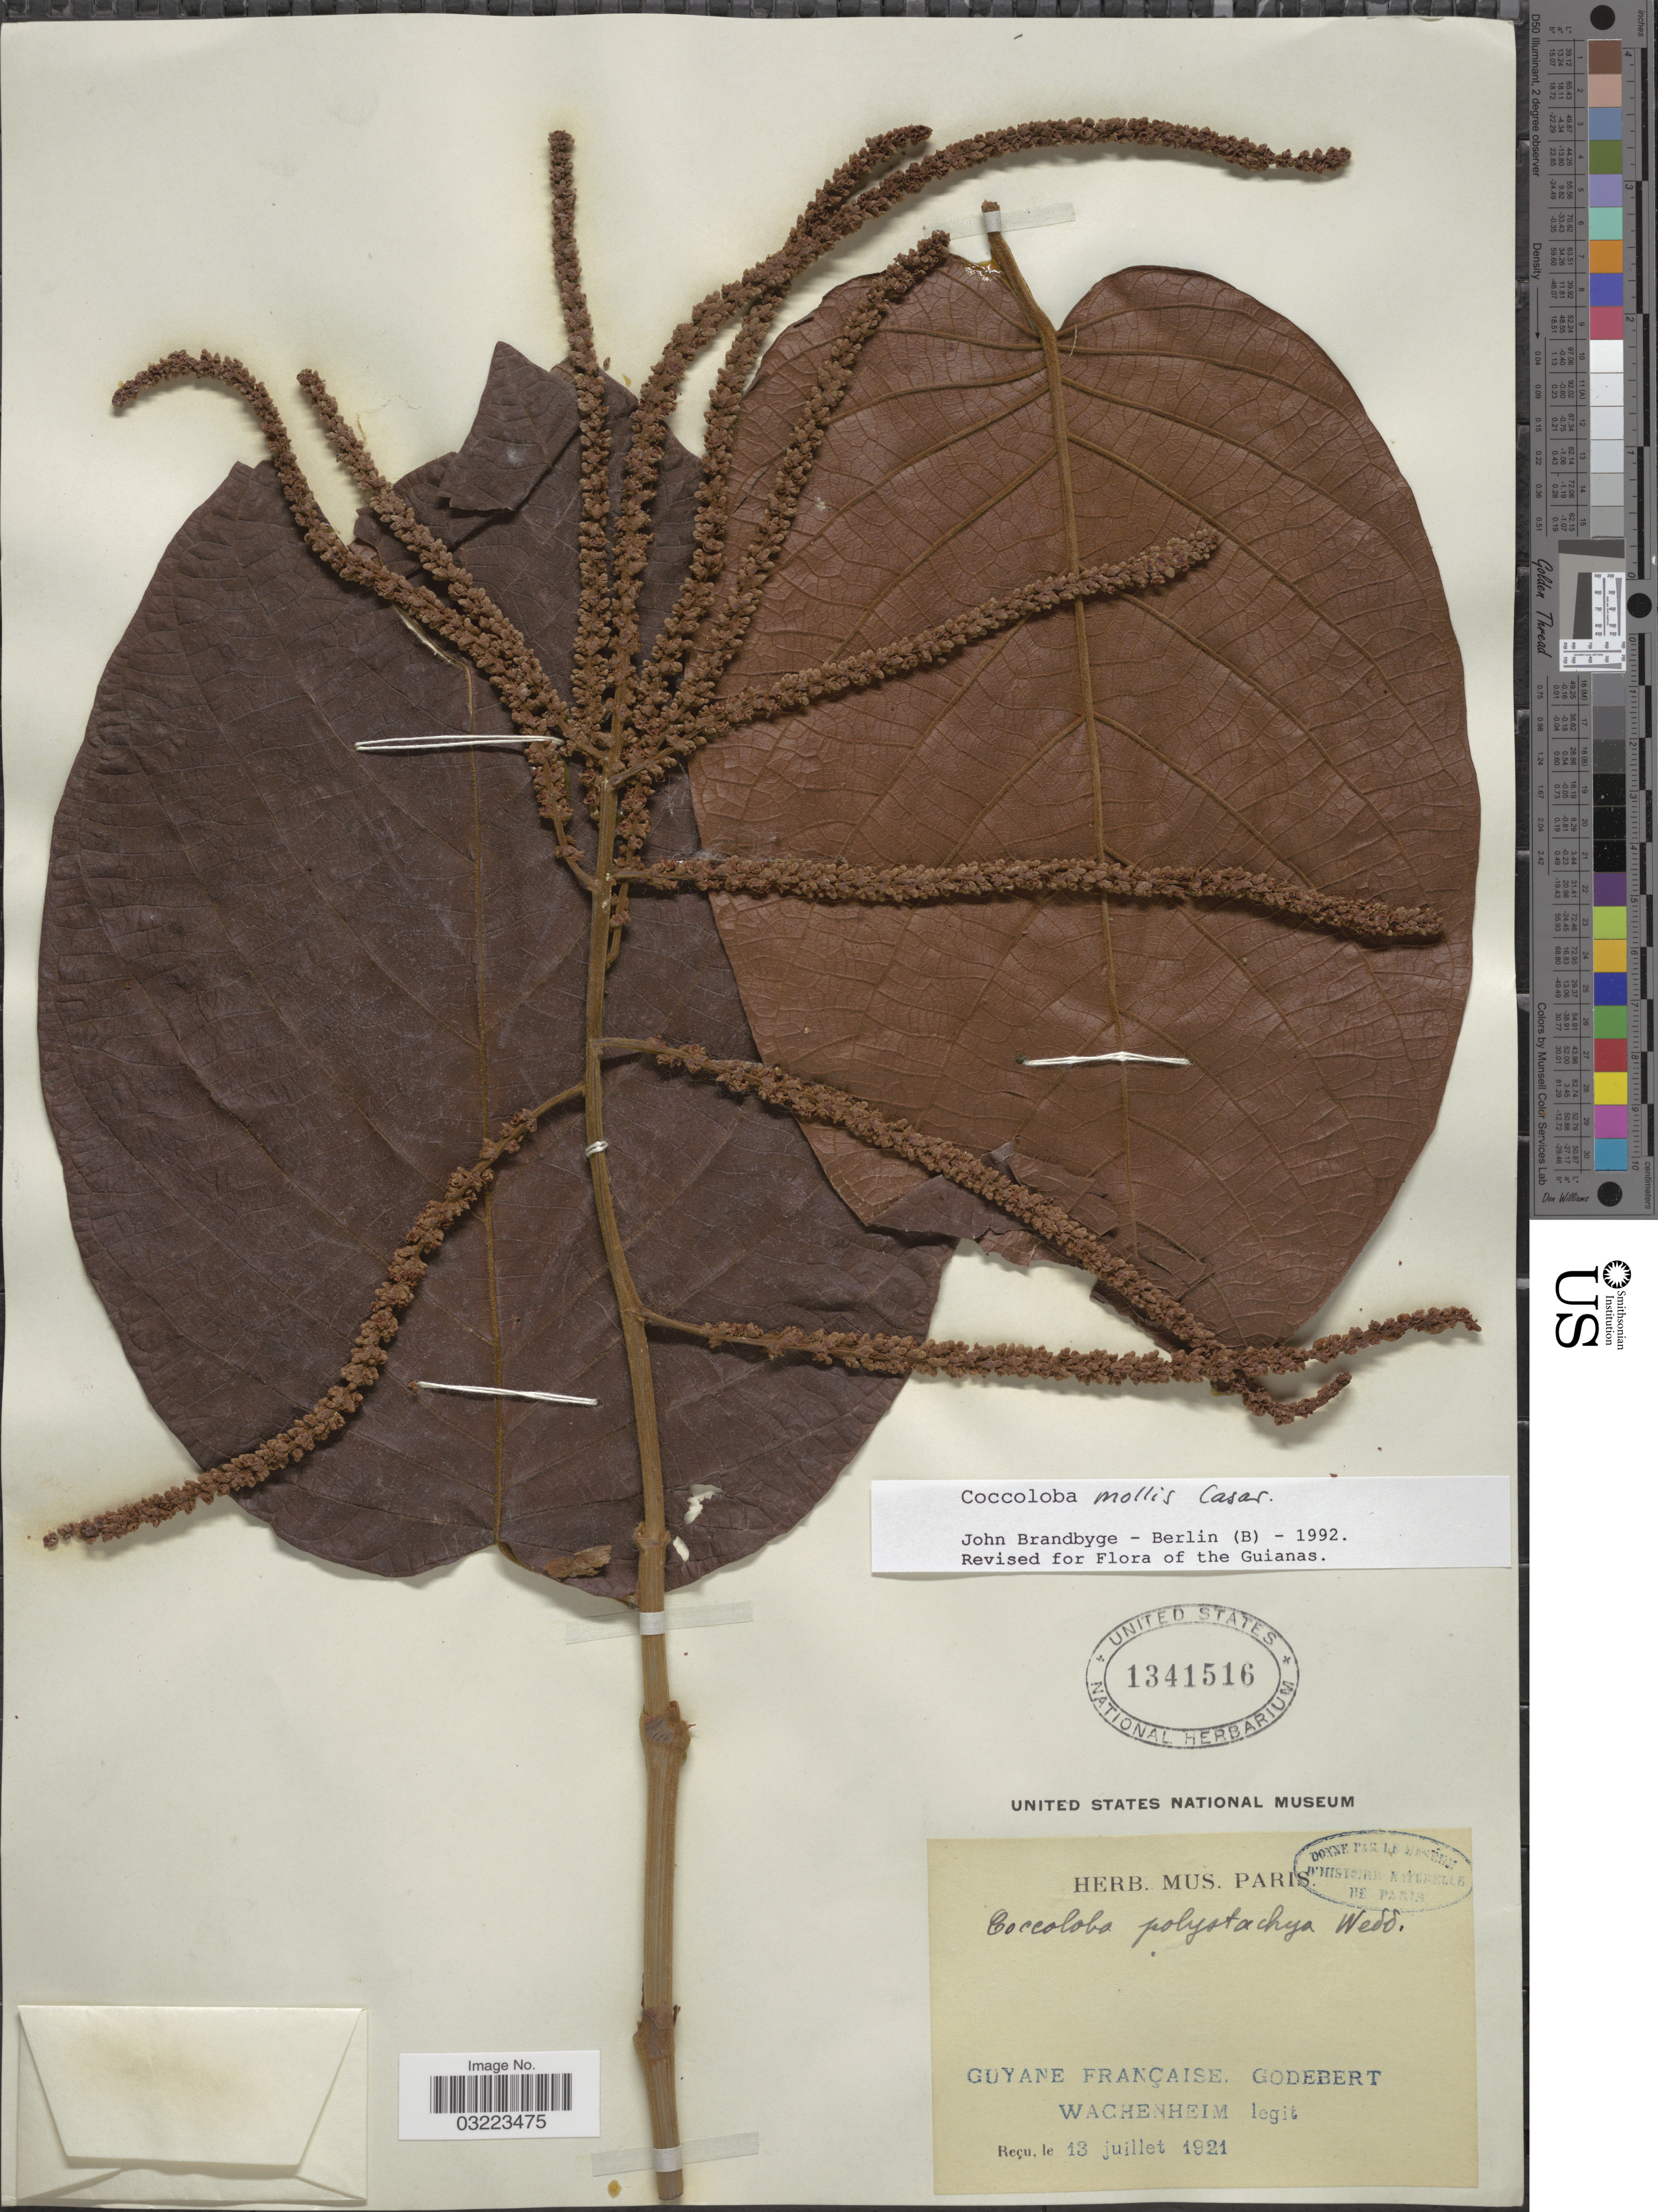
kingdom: Plantae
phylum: Tracheophyta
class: Magnoliopsida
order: Caryophyllales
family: Polygonaceae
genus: Coccoloba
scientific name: Coccoloba mollis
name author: Casar.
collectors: -. Wachenheim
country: French Guiana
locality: Guyane Française. Godebert.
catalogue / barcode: US 1341516